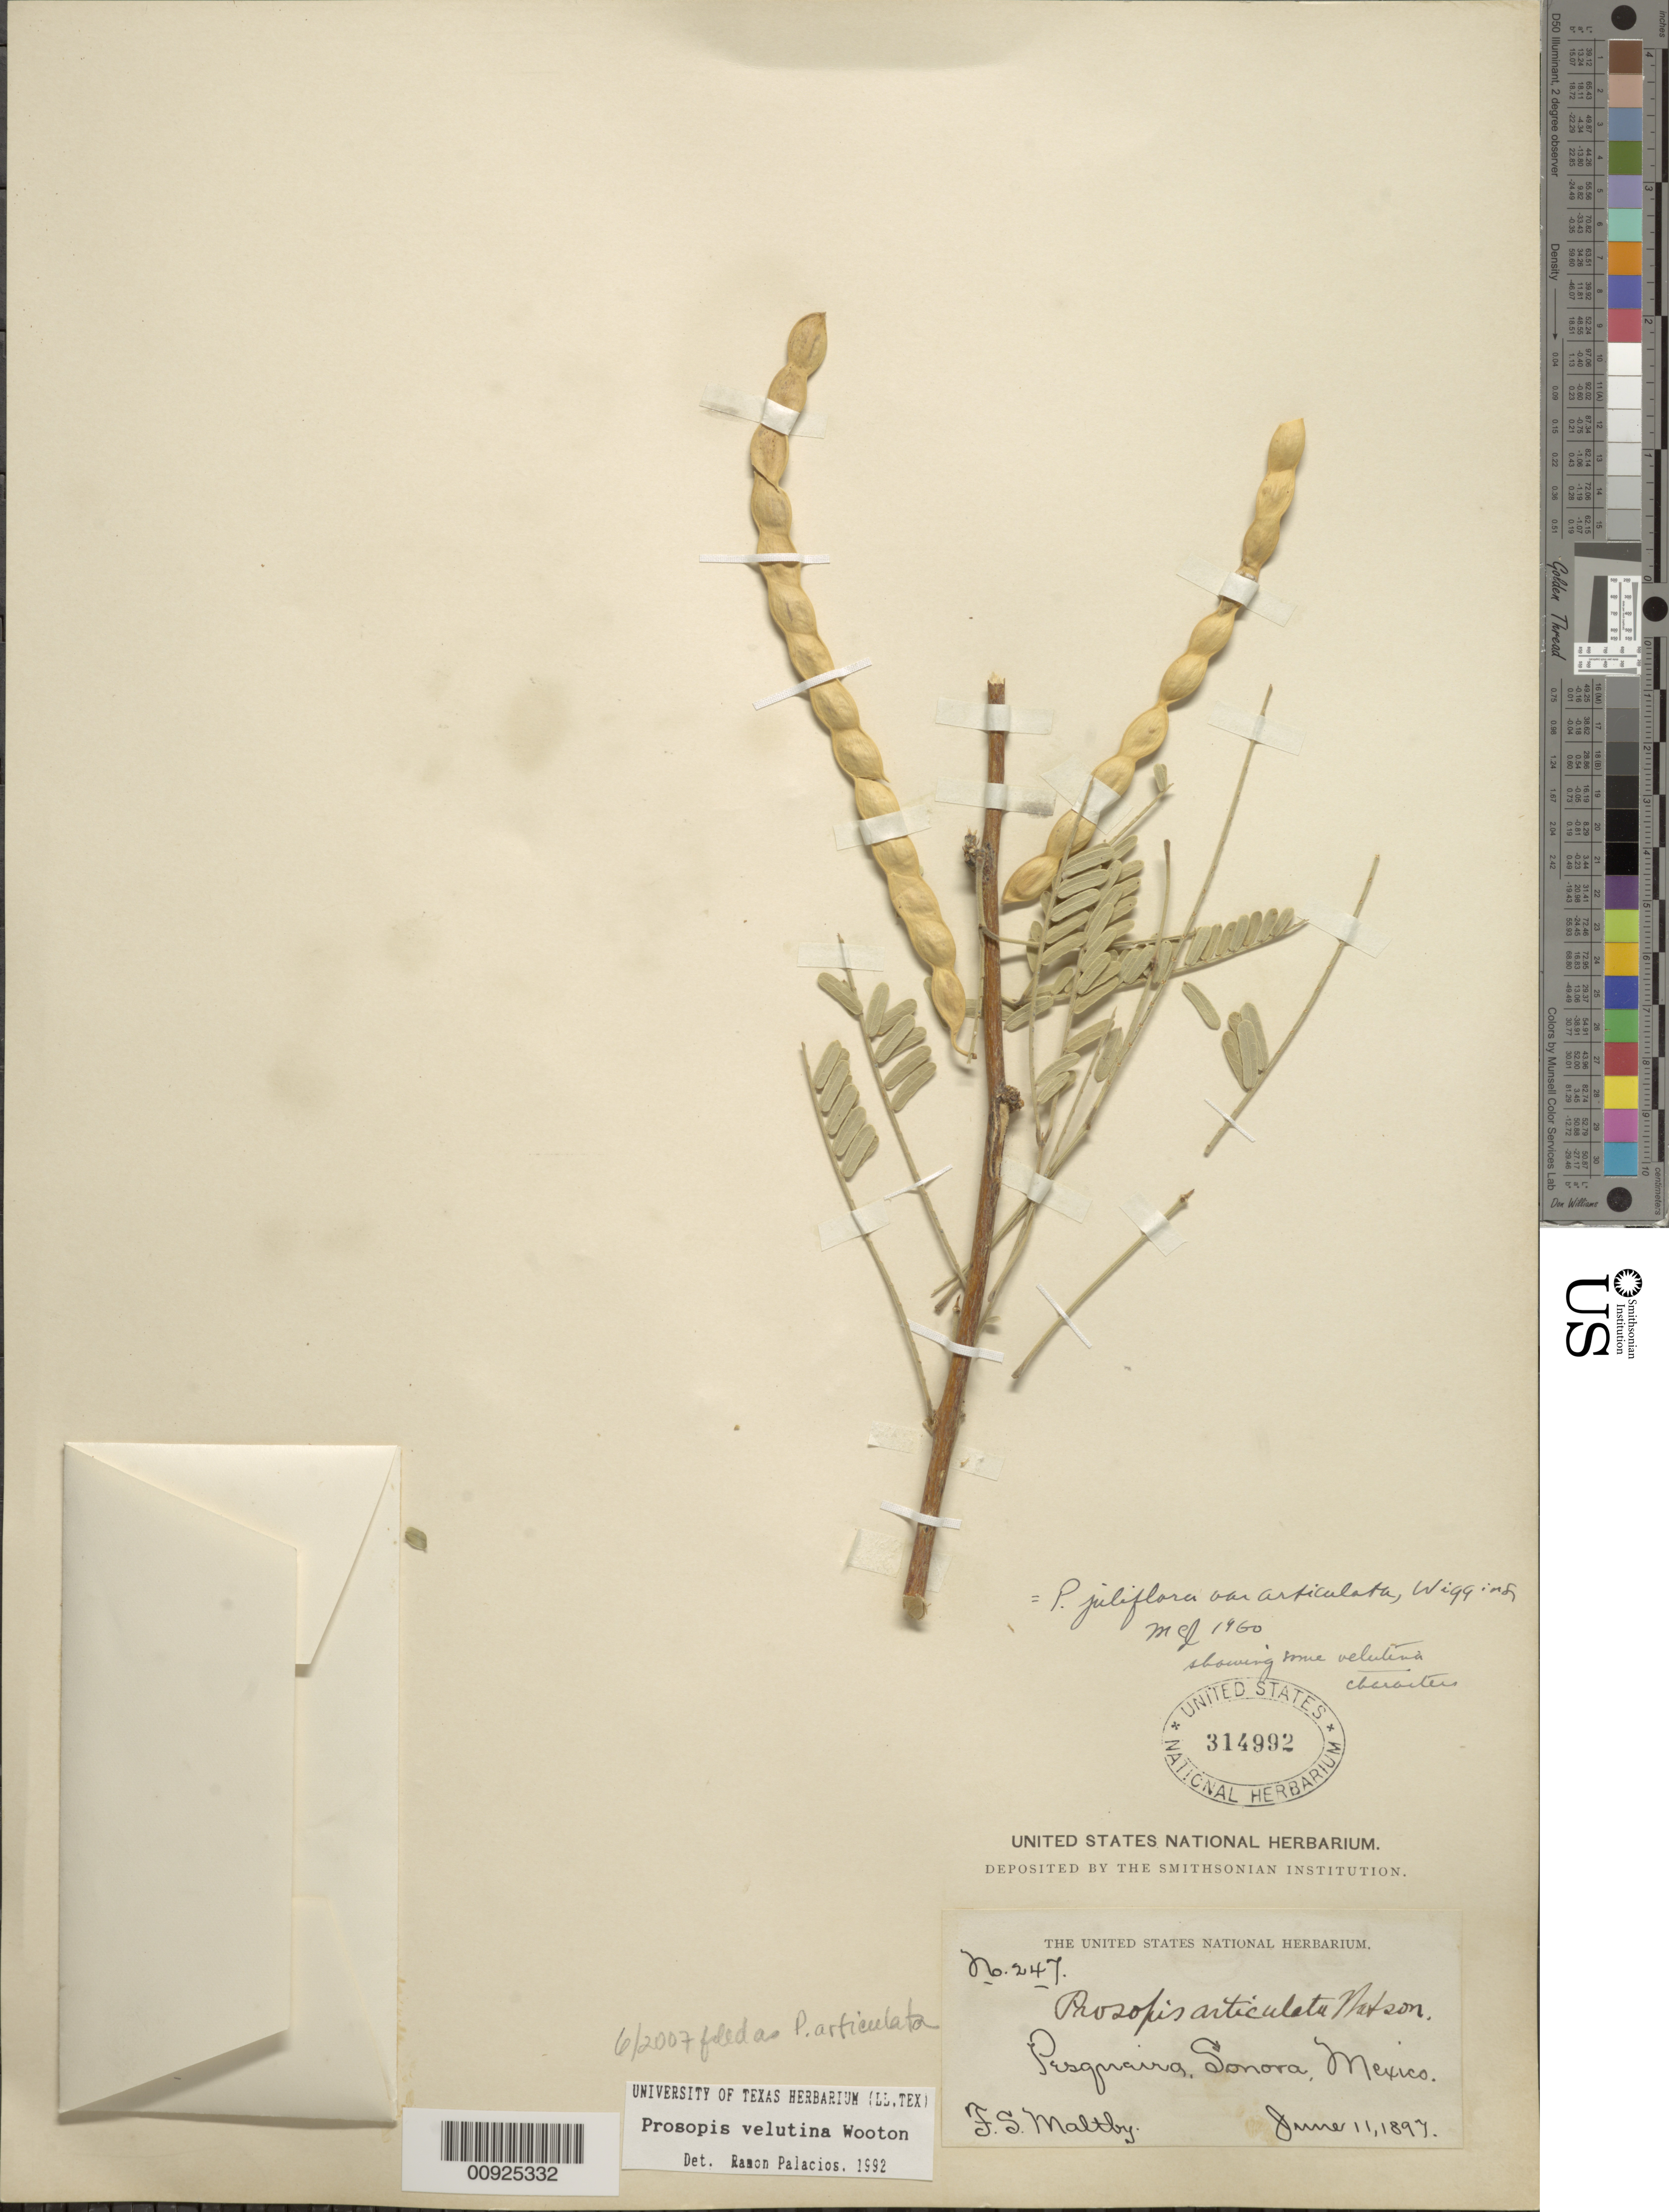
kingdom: Plantae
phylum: Tracheophyta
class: Magnoliopsida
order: Fabales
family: Fabaceae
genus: Neltuma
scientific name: Neltuma velutina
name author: (Wooton) Britton & Rose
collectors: T. S. Maltby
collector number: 247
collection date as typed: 11 Jun 1897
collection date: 1897-06-11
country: Mexico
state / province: Sonora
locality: Pesqueira, Sonora.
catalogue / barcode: US 314992